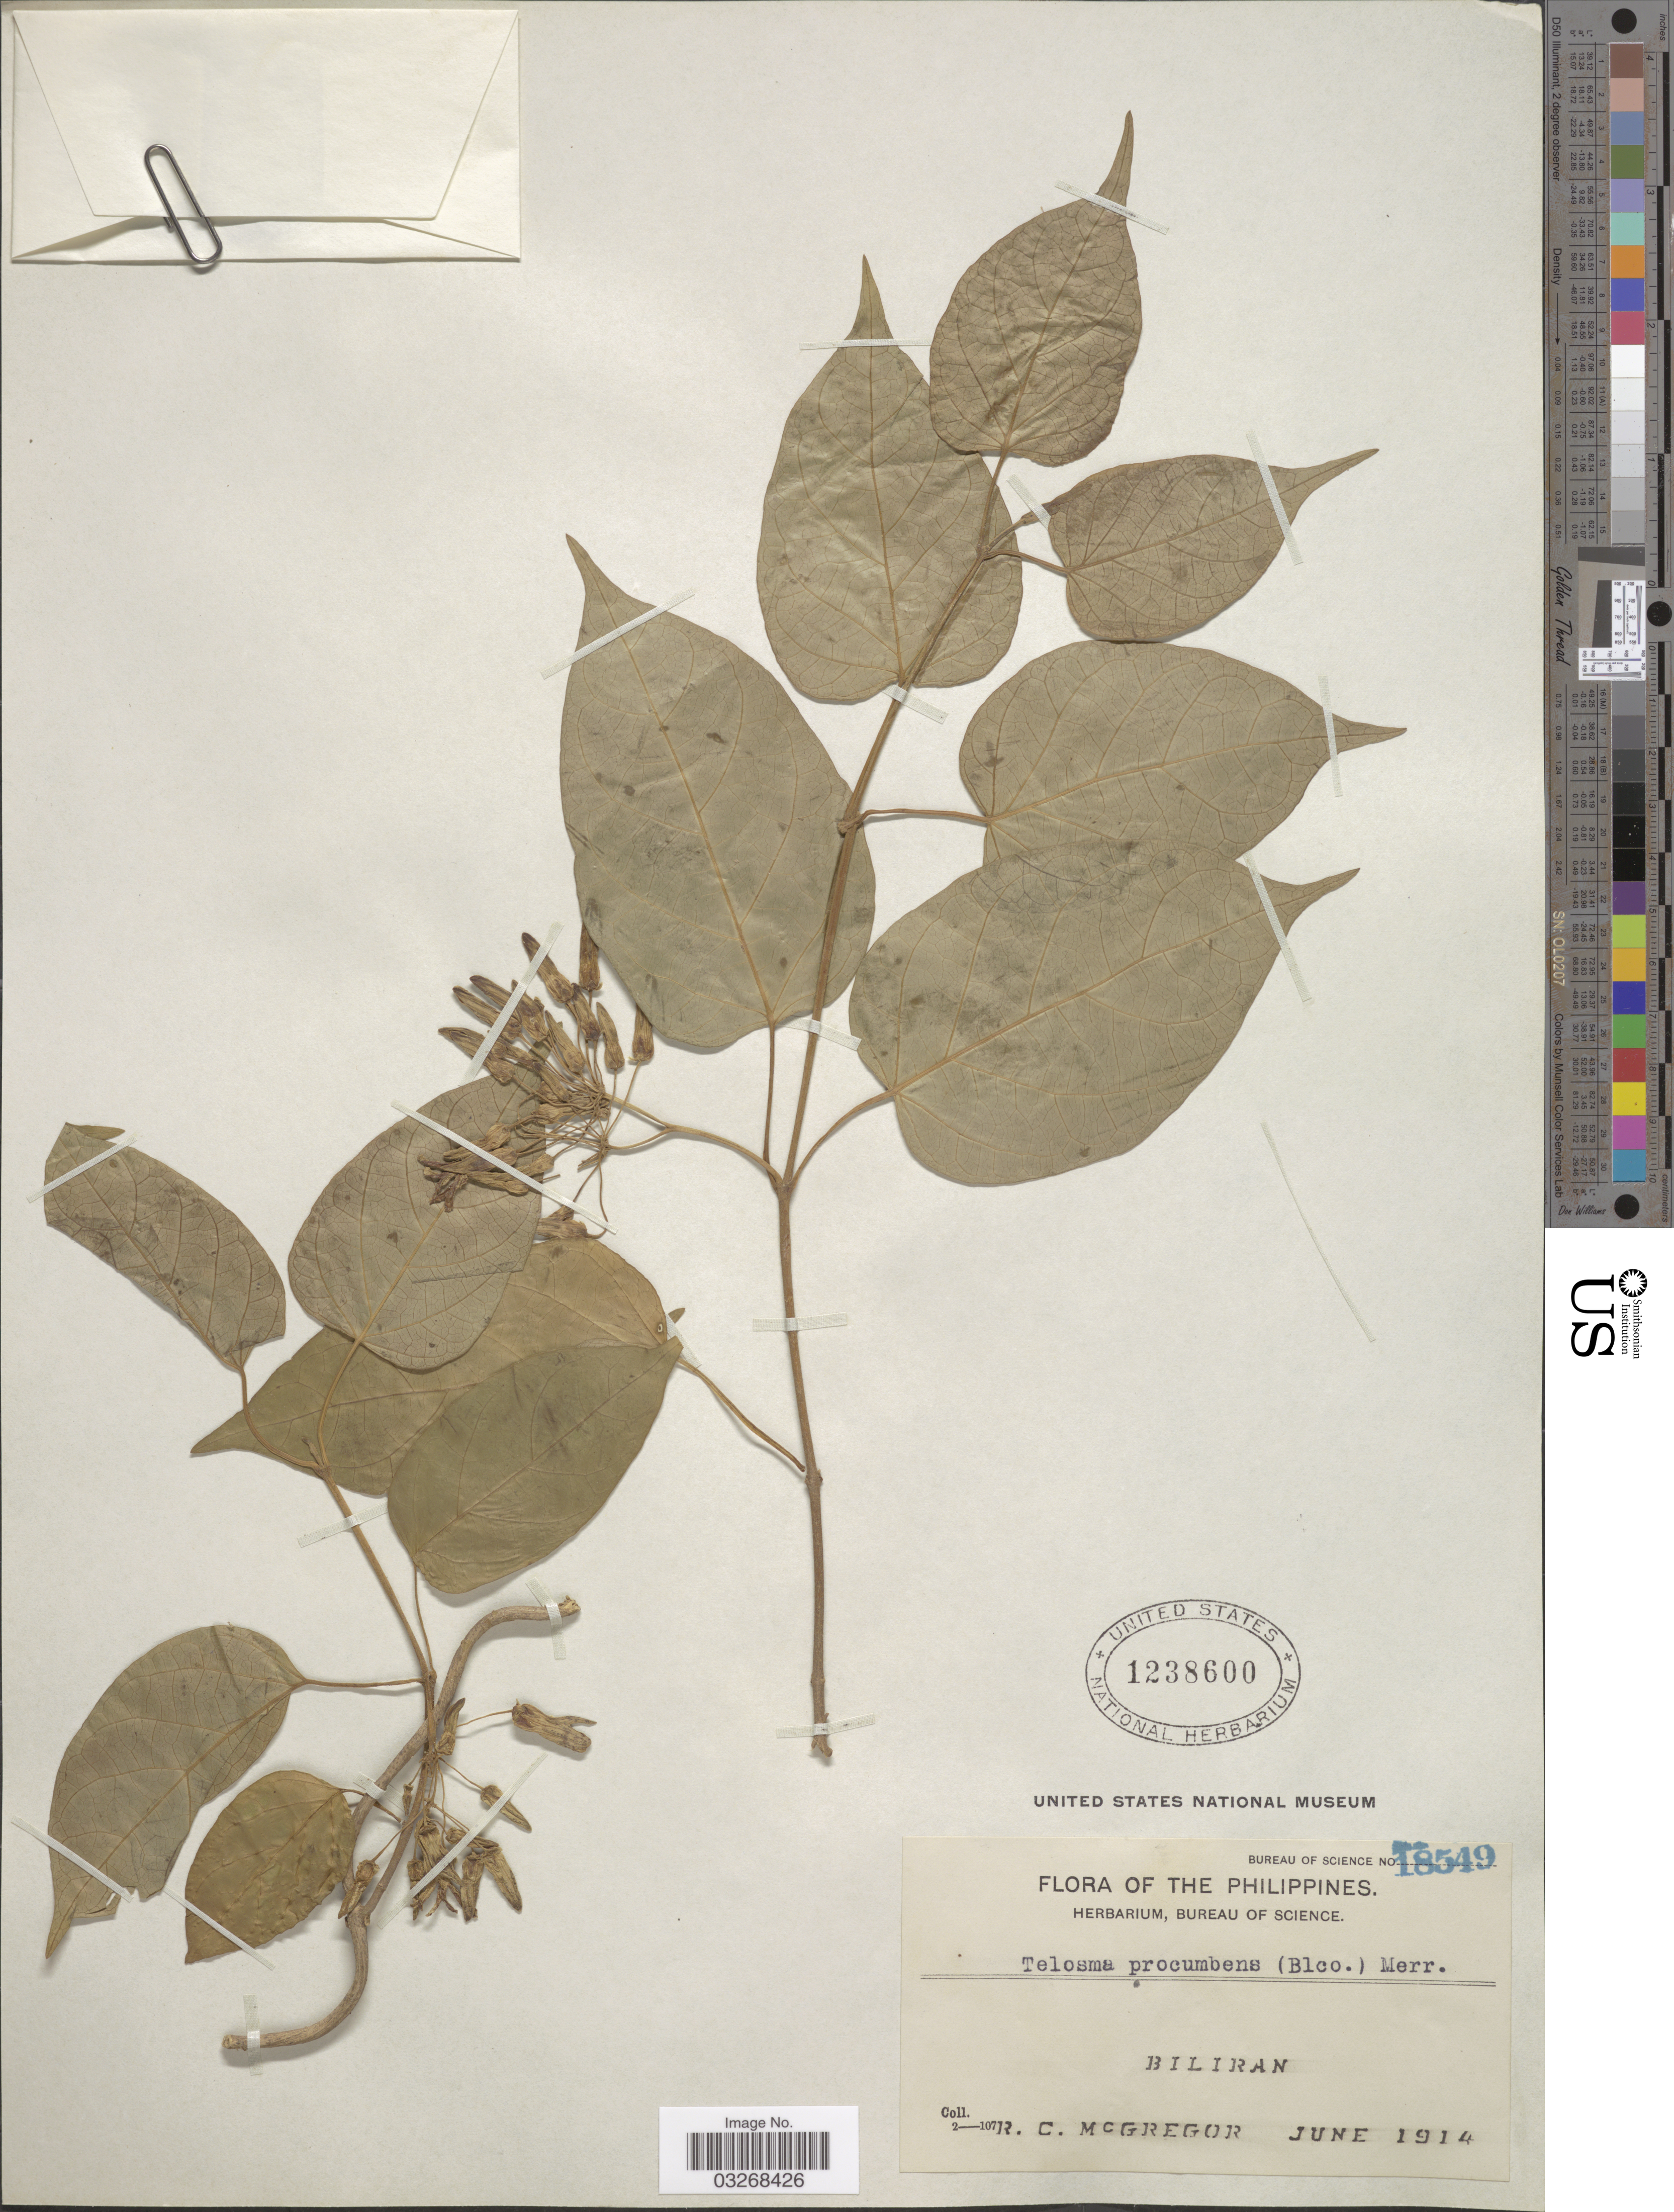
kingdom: Plantae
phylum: Tracheophyta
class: Magnoliopsida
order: Gentianales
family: Apocynaceae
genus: Telosma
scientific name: Telosma procumbens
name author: (Blanco) Merr.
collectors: R. C. McGregor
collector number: Bureau of Science 18549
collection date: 1914-06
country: Philippines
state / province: Eastern Visayas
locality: Biliran.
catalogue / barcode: US 1238600